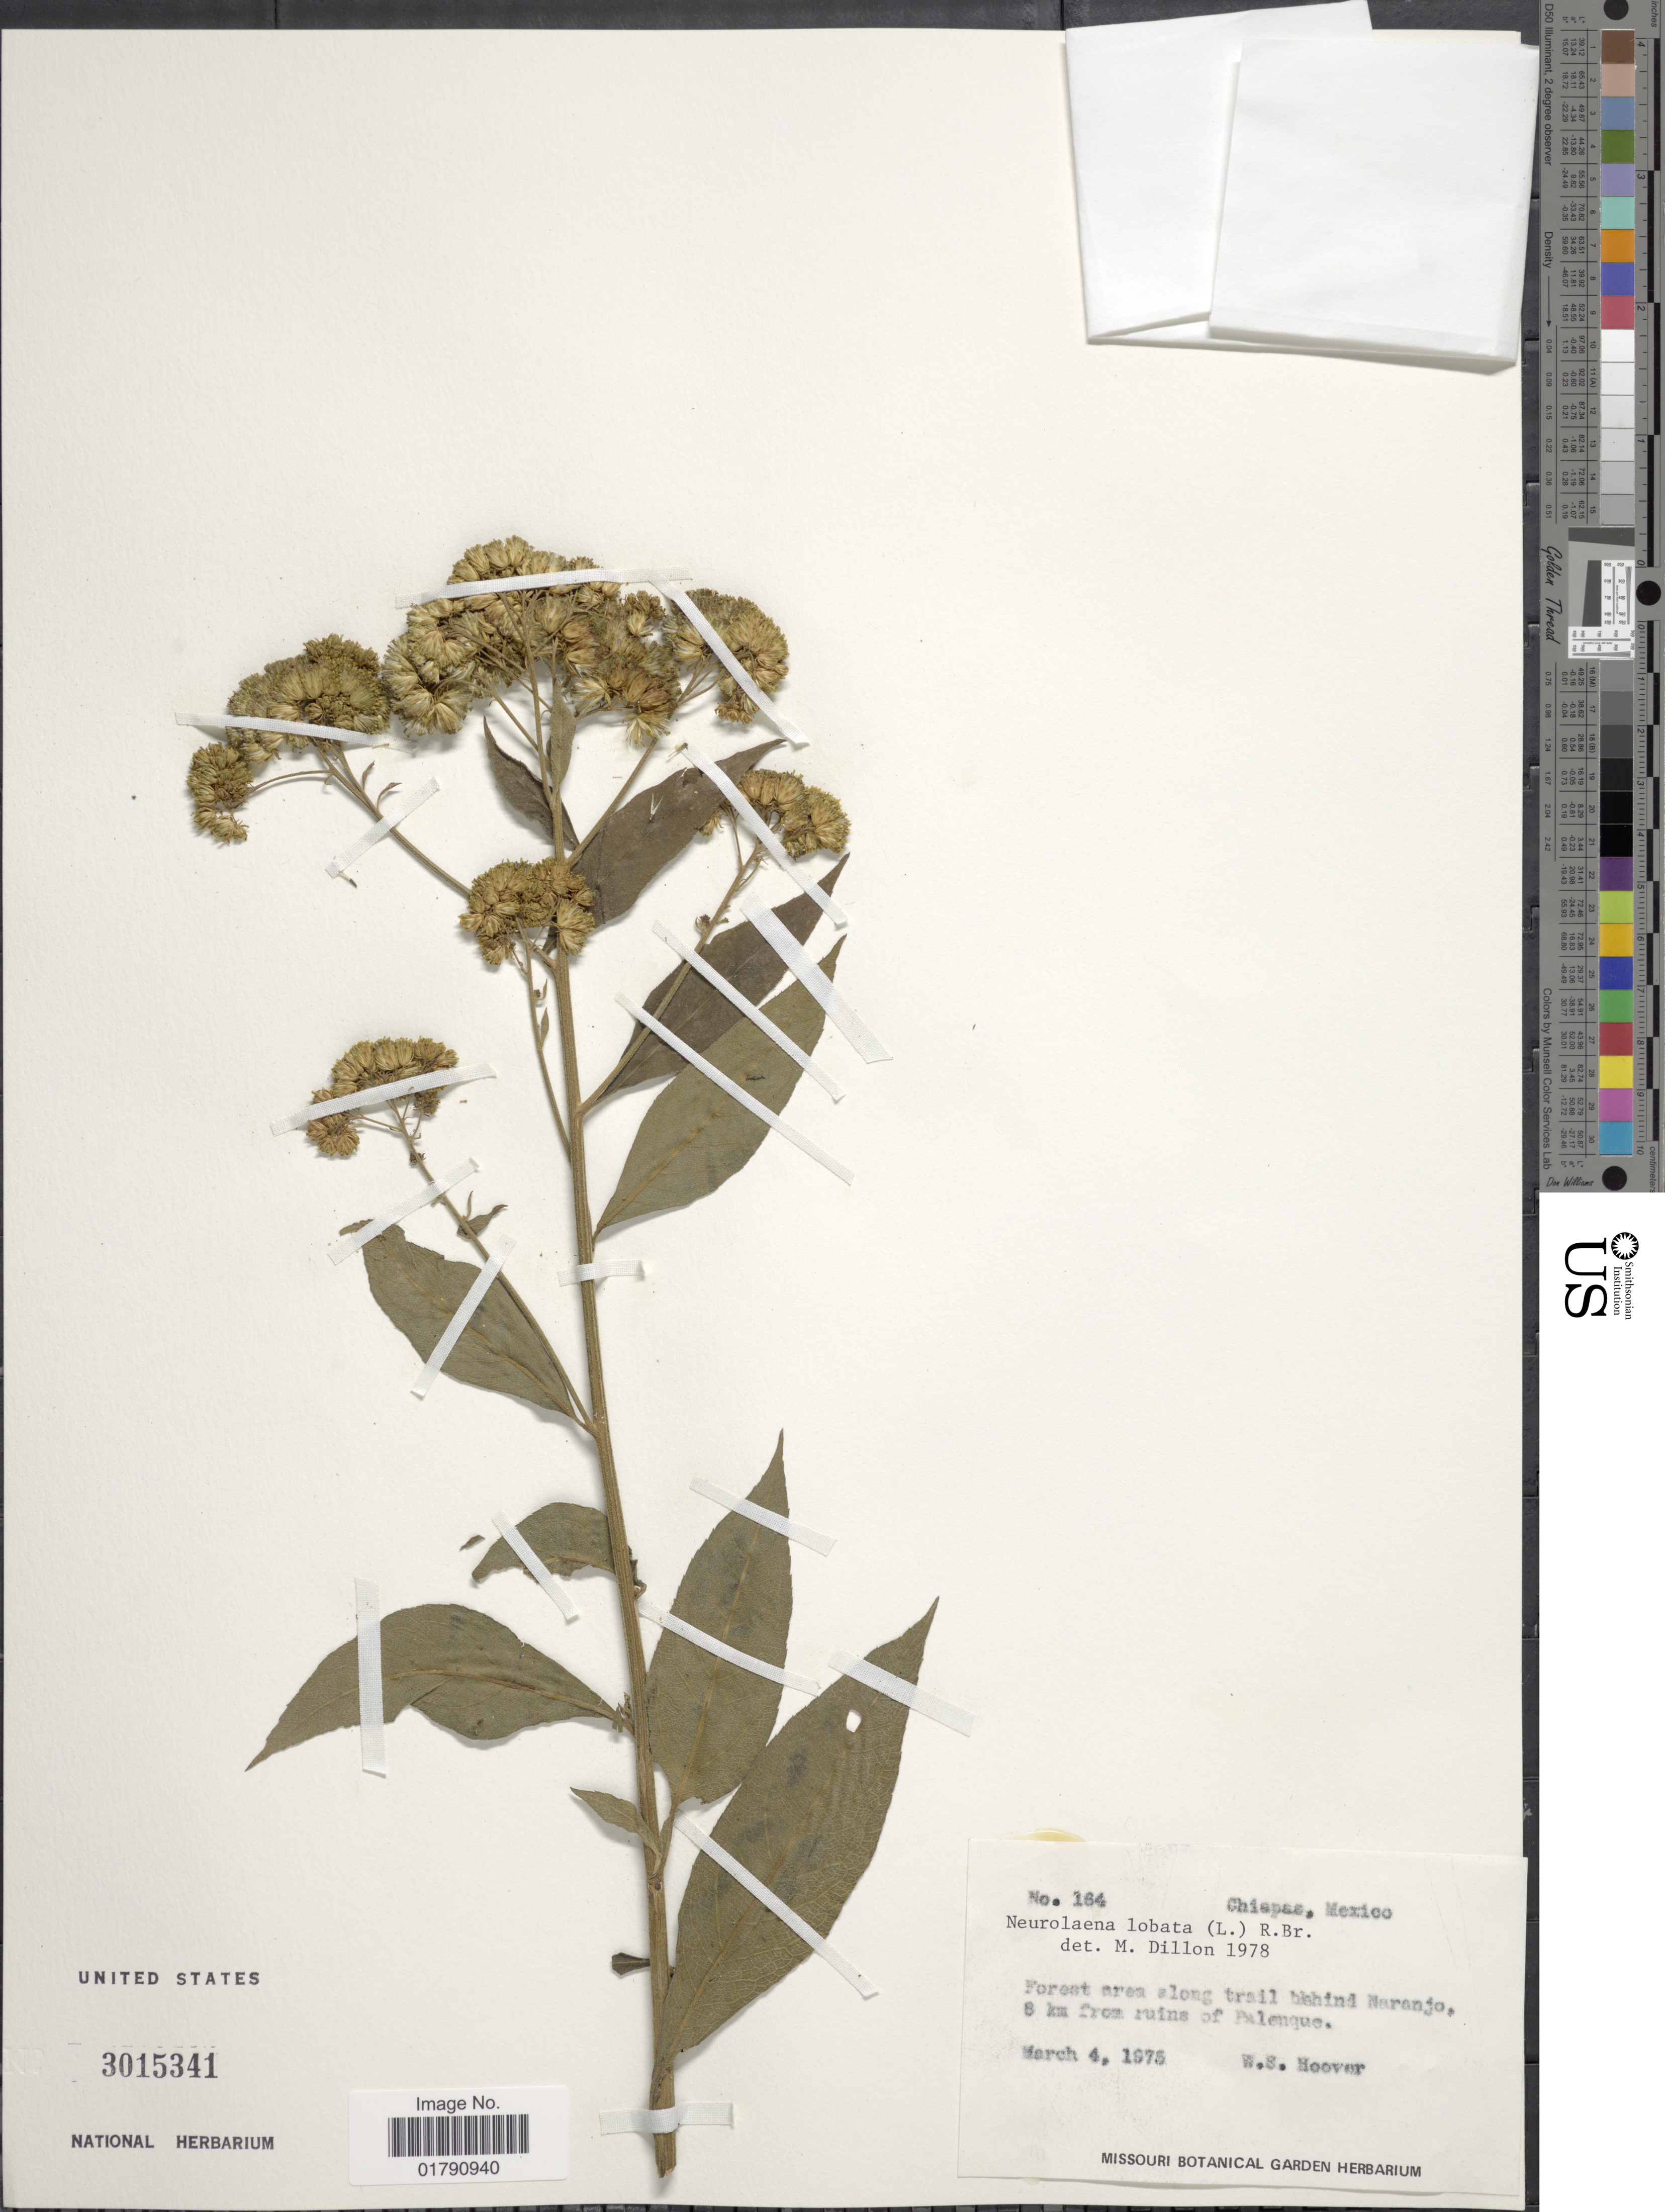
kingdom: Plantae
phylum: Tracheophyta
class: Magnoliopsida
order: Asterales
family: Asteraceae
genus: Neurolaena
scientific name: Neurolaena lobata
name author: (L.) R. Br. ex Cass.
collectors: W. S. Hoover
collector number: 164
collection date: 1975-03-04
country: Mexico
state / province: Chiapas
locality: Forest area along trail behind Naranjo, 8 km from ruins of Palenque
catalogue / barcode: US 3015341